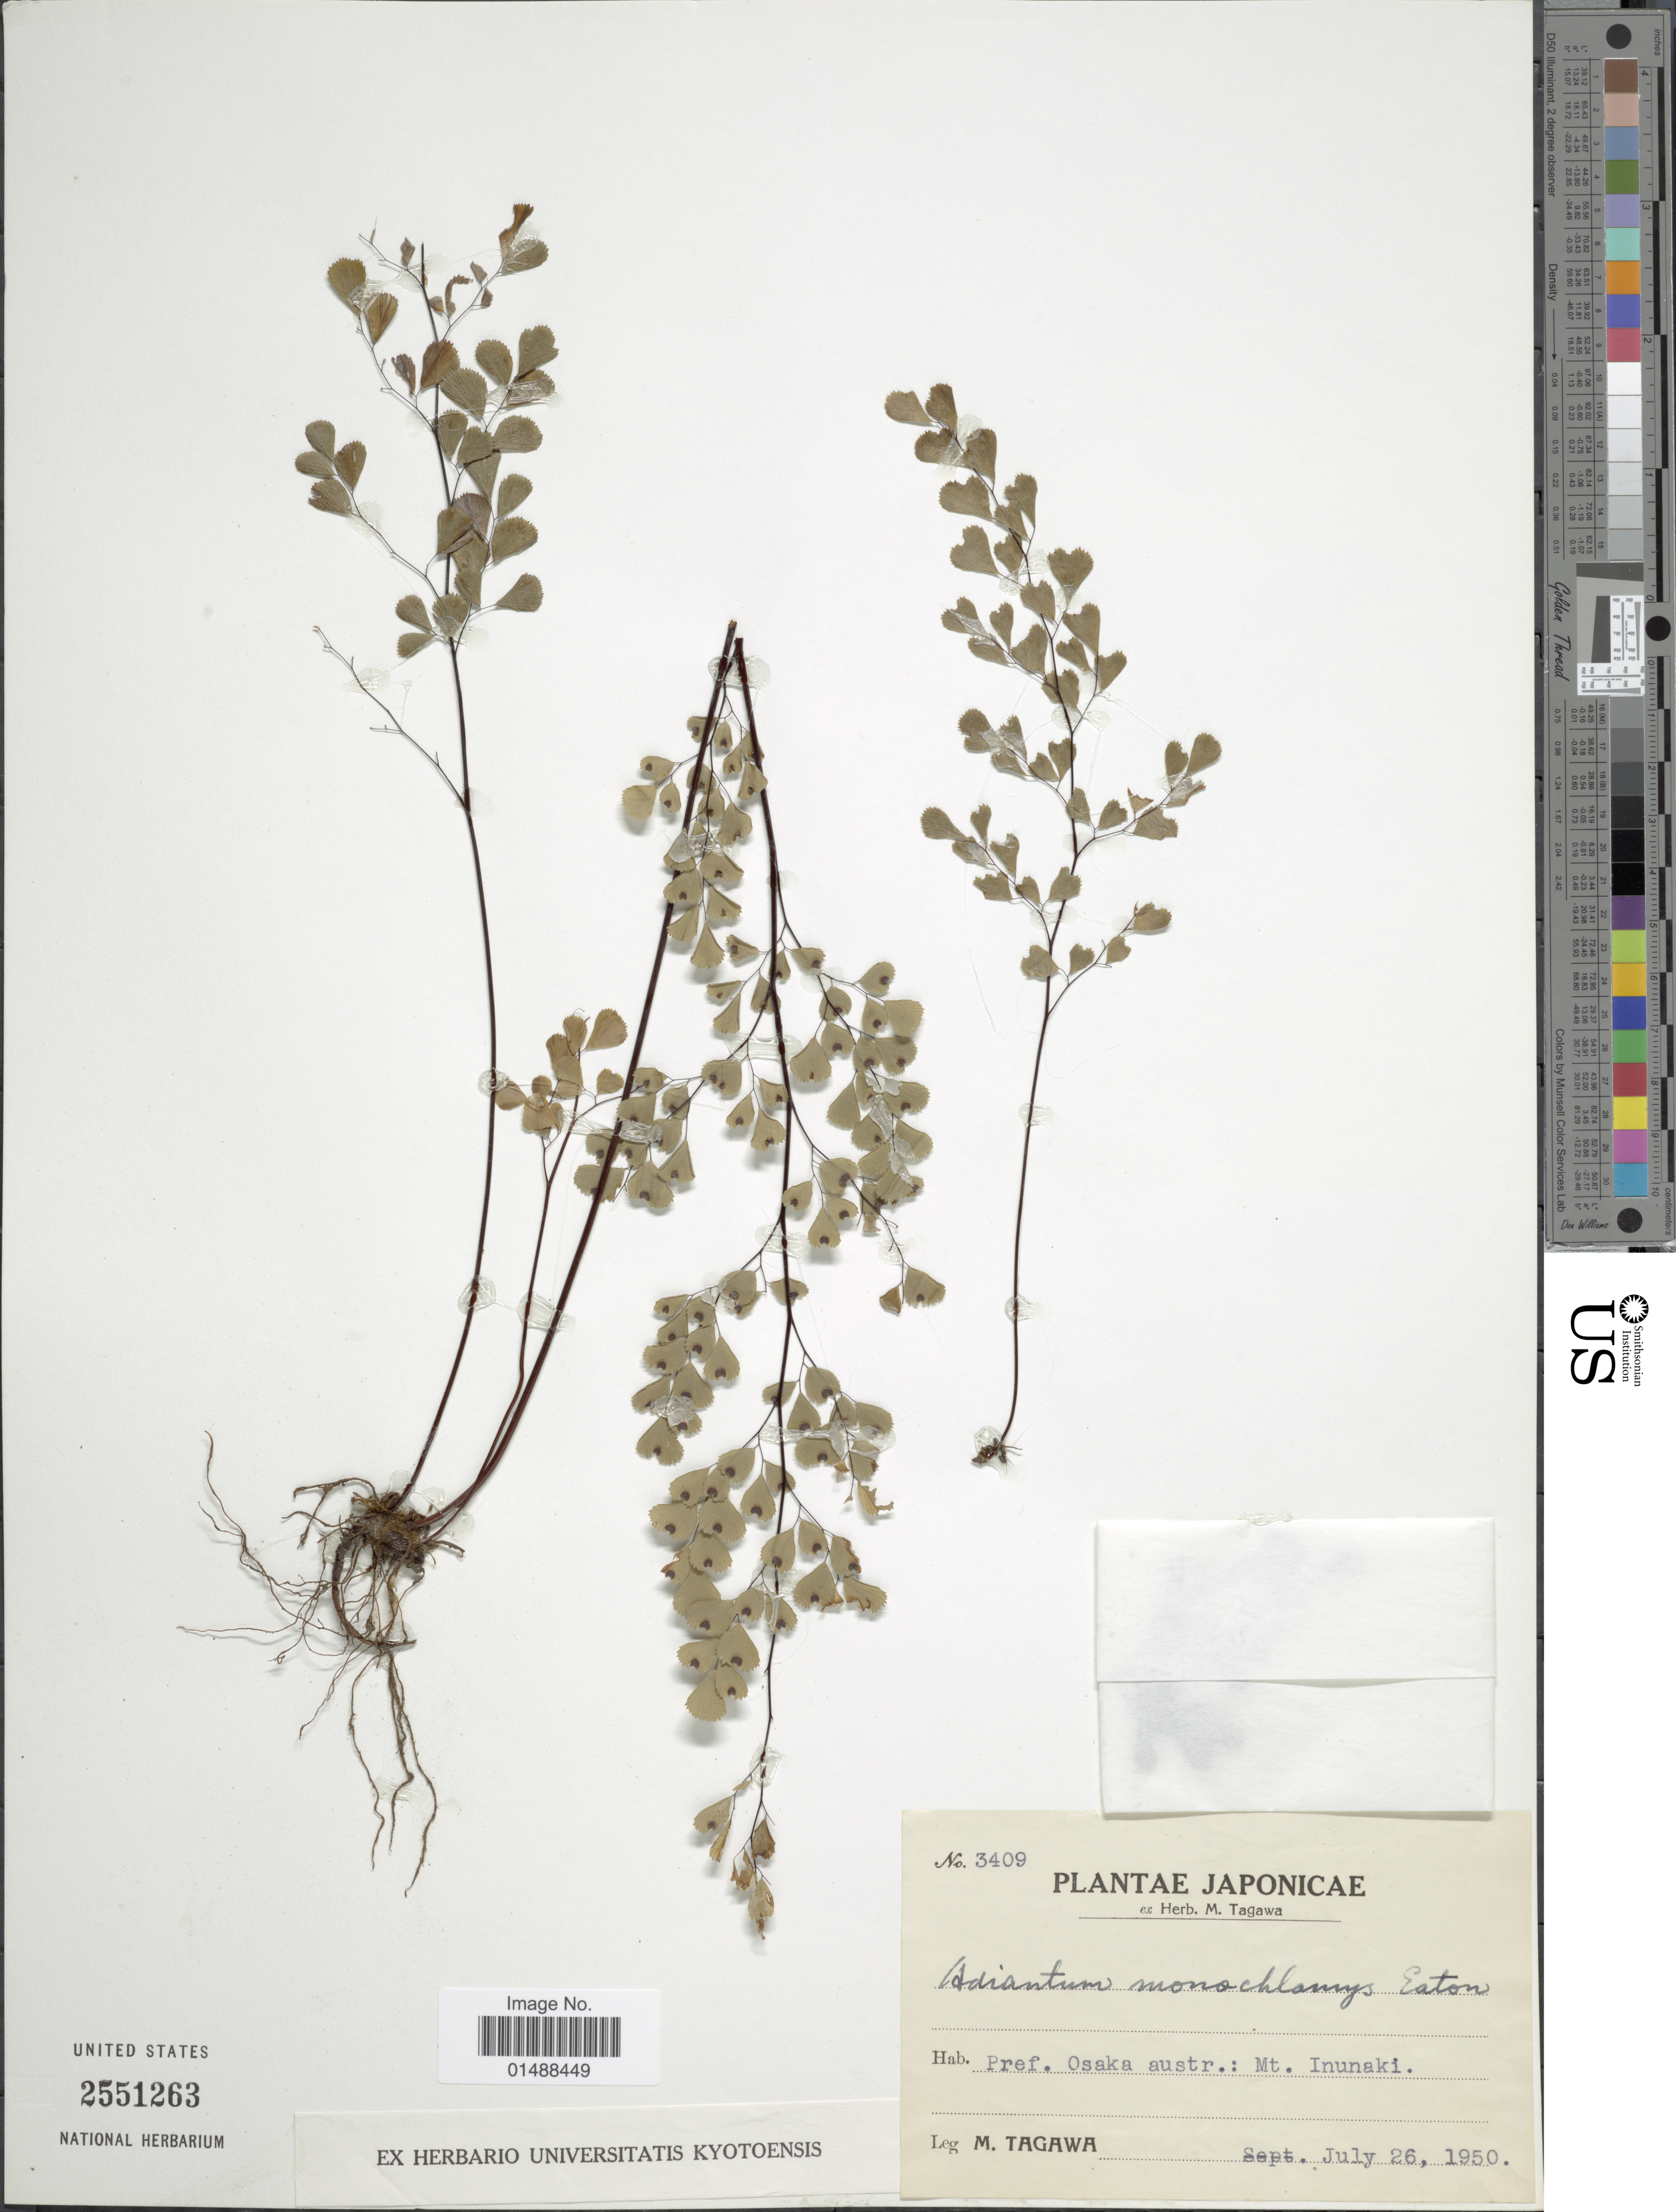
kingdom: Plantae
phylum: Tracheophyta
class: Polypodiopsida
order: Polypodiales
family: Pteridaceae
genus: Adiantum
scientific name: Adiantum monochlamys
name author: D.C. Eaton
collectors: M. Tagawa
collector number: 3409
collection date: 1950-07-26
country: Japan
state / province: Osaka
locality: Japonicae, Pref. Osaka austr.: Mt. Inunaki.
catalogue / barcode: US 2551263